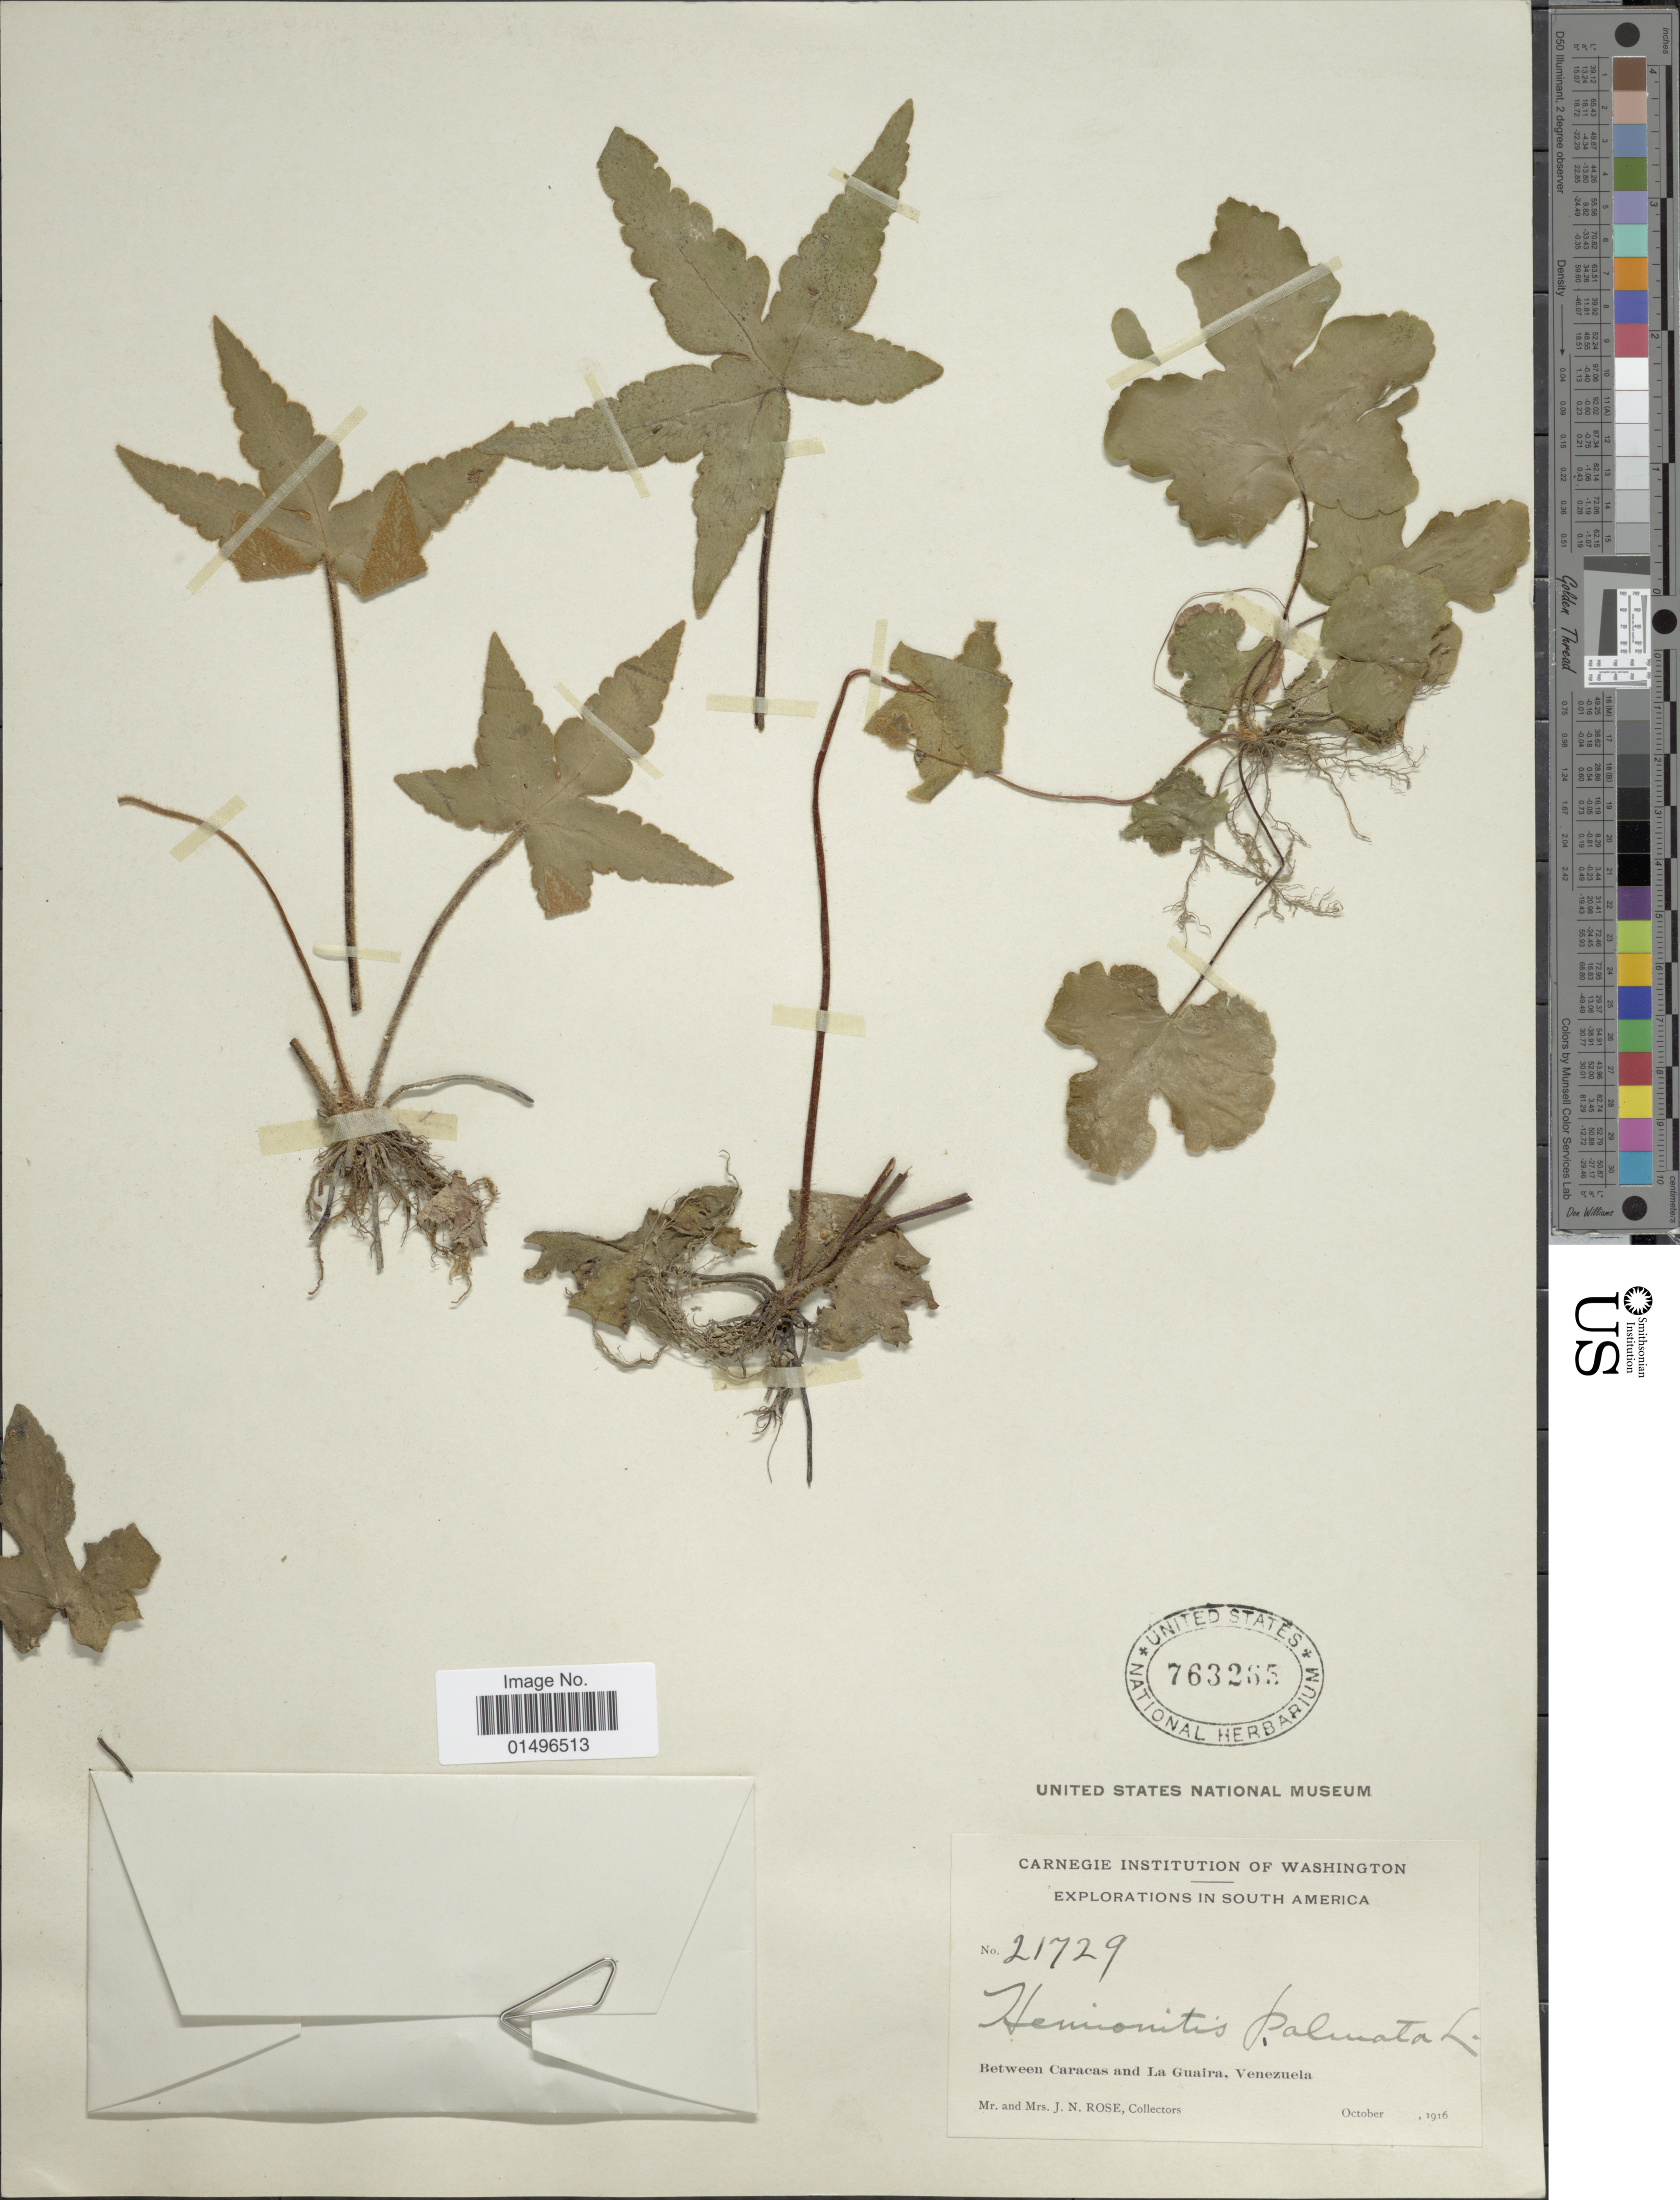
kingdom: Plantae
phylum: Tracheophyta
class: Polypodiopsida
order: Polypodiales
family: Pteridaceae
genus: Hemionitis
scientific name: Hemionitis palmata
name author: L.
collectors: J. N. Rose & L. B. Rose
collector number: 21729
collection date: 1916-10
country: Venezuela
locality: South America, between Caracas and La Guaira, Venezuela.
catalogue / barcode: US 763265